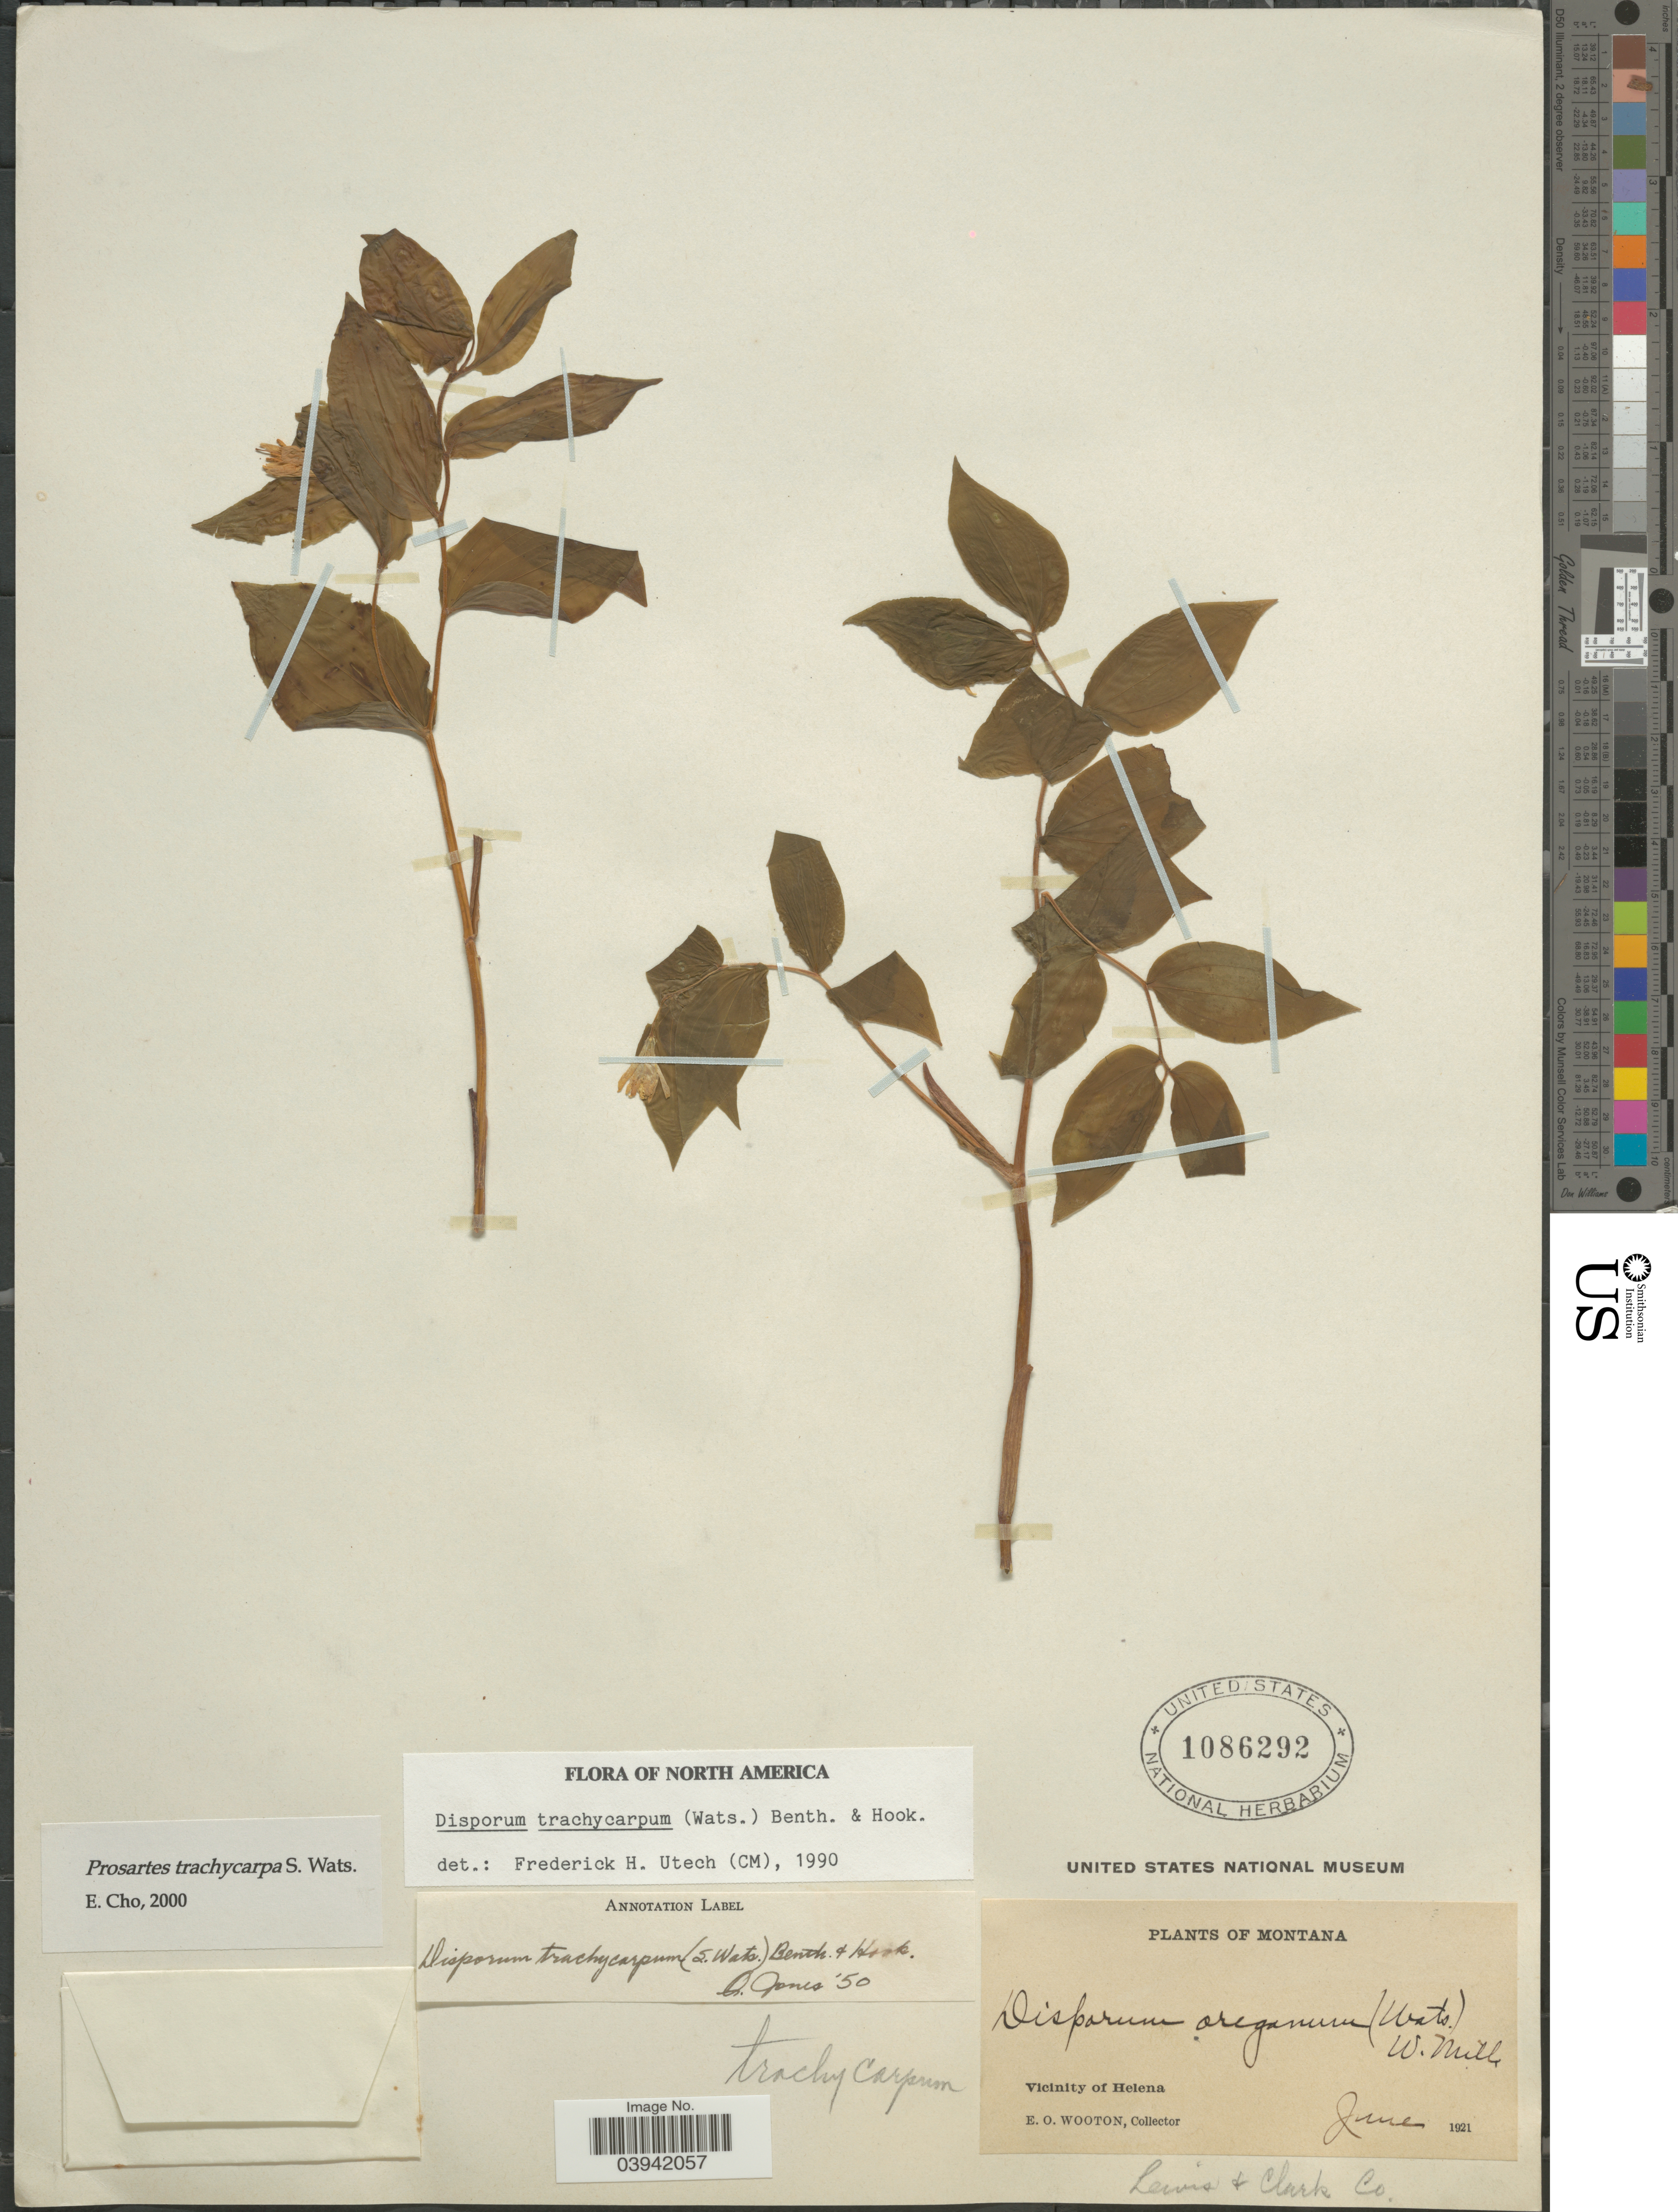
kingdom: Plantae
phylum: Tracheophyta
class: Liliopsida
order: Liliales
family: Liliaceae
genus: Prosartes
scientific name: Prosartes trachycarpa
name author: S. Watson in C. King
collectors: E. O. Wooton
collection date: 1921-06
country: United States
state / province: Montana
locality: Vicinity of Helena. Lewis + Clark Co.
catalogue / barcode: US 1086292